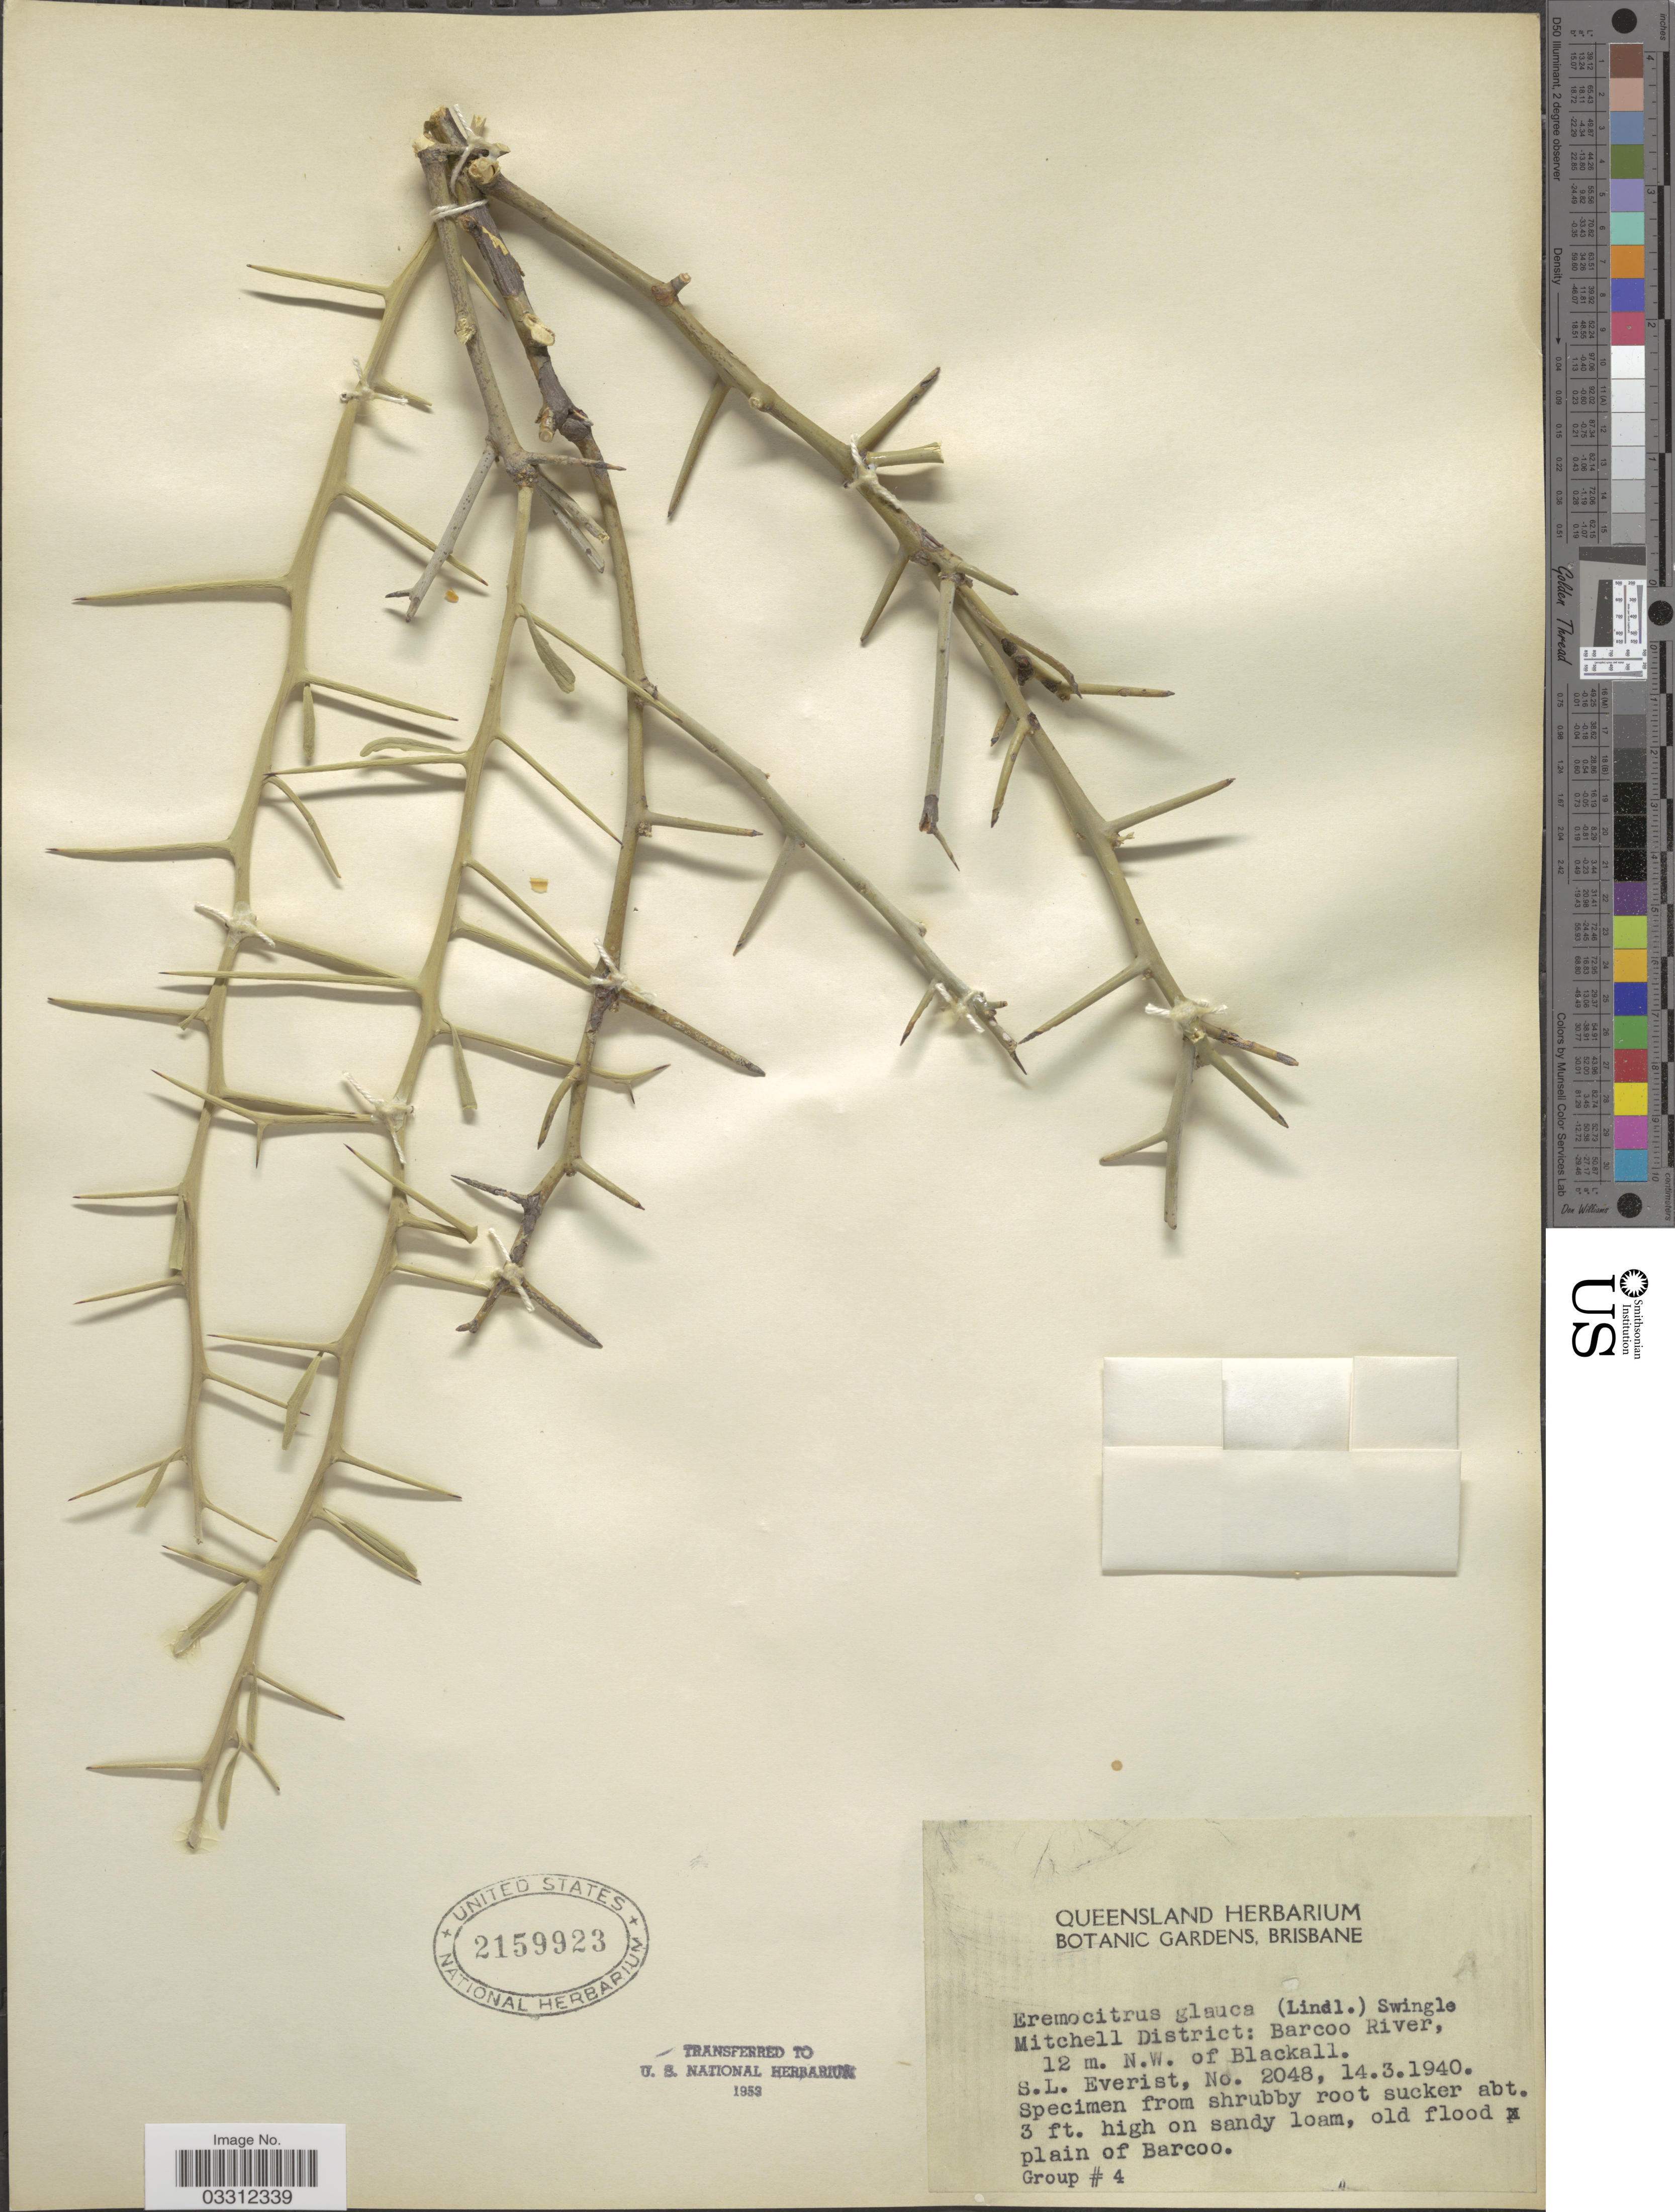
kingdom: Plantae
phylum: Tracheophyta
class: Magnoliopsida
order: Sapindales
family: Rutaceae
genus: Citrus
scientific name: Citrus glauca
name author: (Lindl.) Burkill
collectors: S. Everist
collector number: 2048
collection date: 1940-03-14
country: Australia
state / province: Queensland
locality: Mitchell District: Barcoo River, 12 m. N.W. of Blackall.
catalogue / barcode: US 2159923